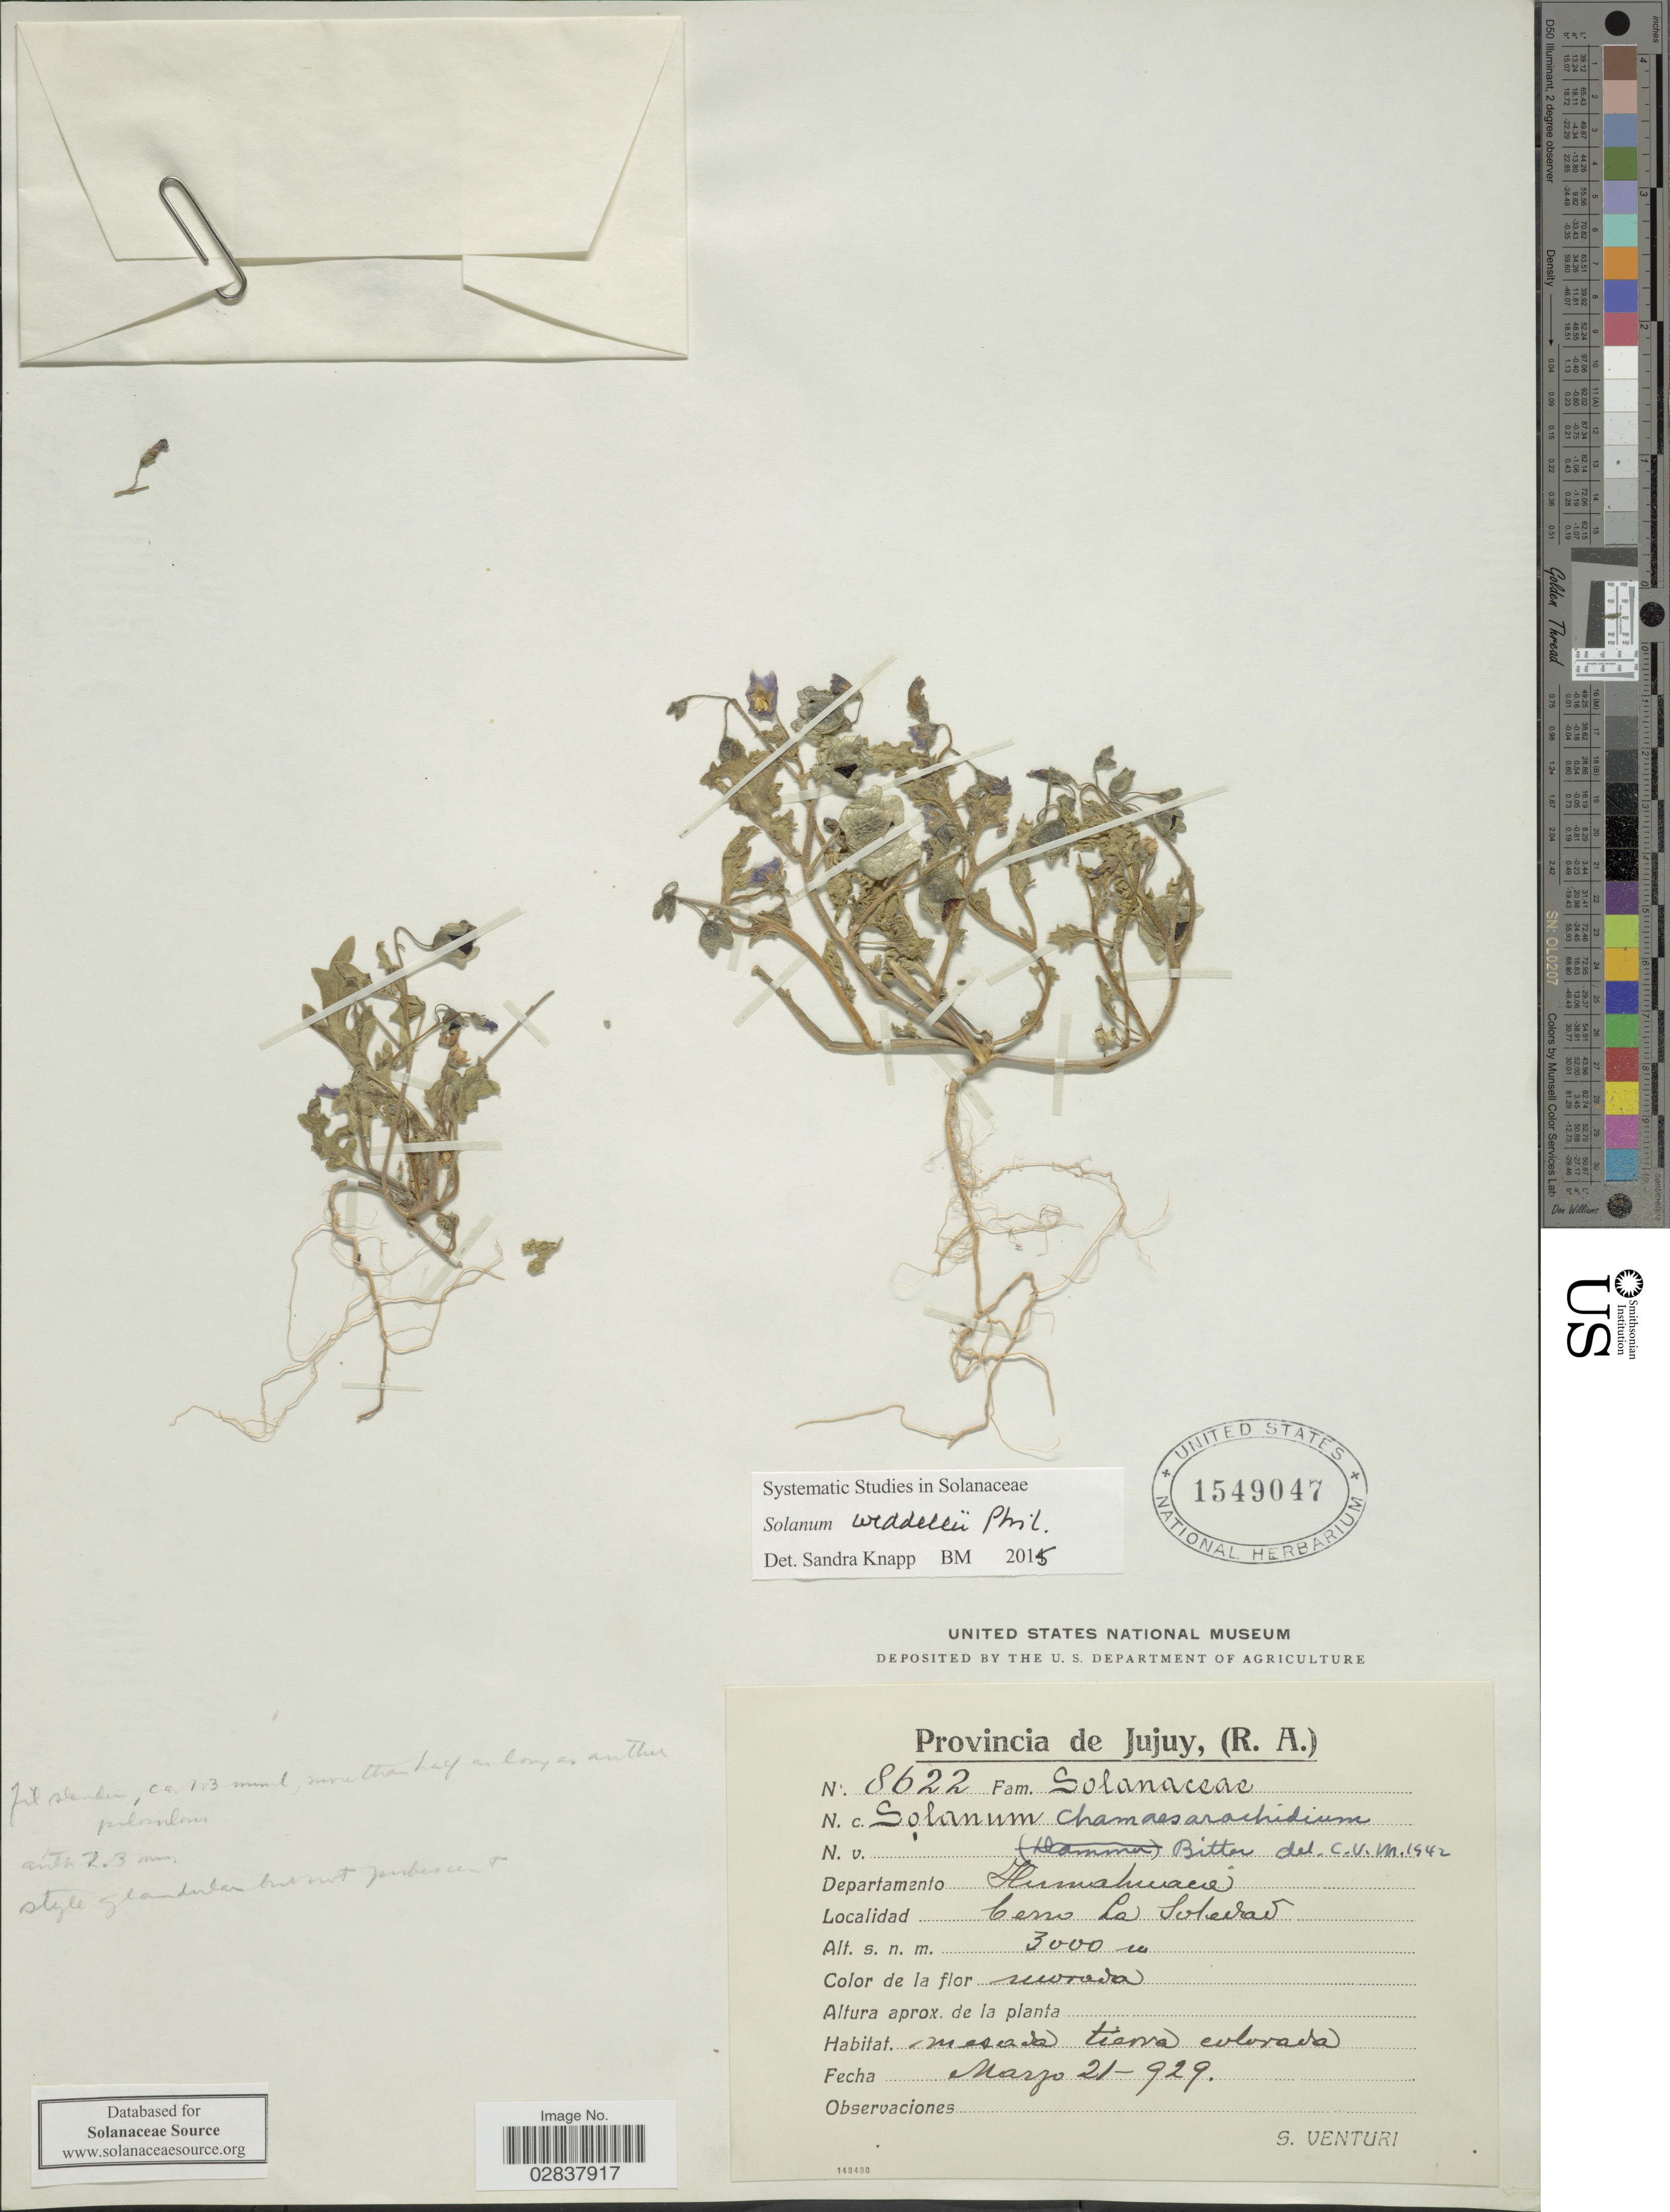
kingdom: Plantae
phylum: Tracheophyta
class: Magnoliopsida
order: Solanales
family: Solanaceae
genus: Solanum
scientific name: Solanum weddellii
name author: Phil.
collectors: S. Venturi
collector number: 8622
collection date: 1929-03-21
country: Argentina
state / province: Jujuy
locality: (R.A.) Departamento Huamahuaca, Cerro La Soledad.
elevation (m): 3000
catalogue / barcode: US 1549047